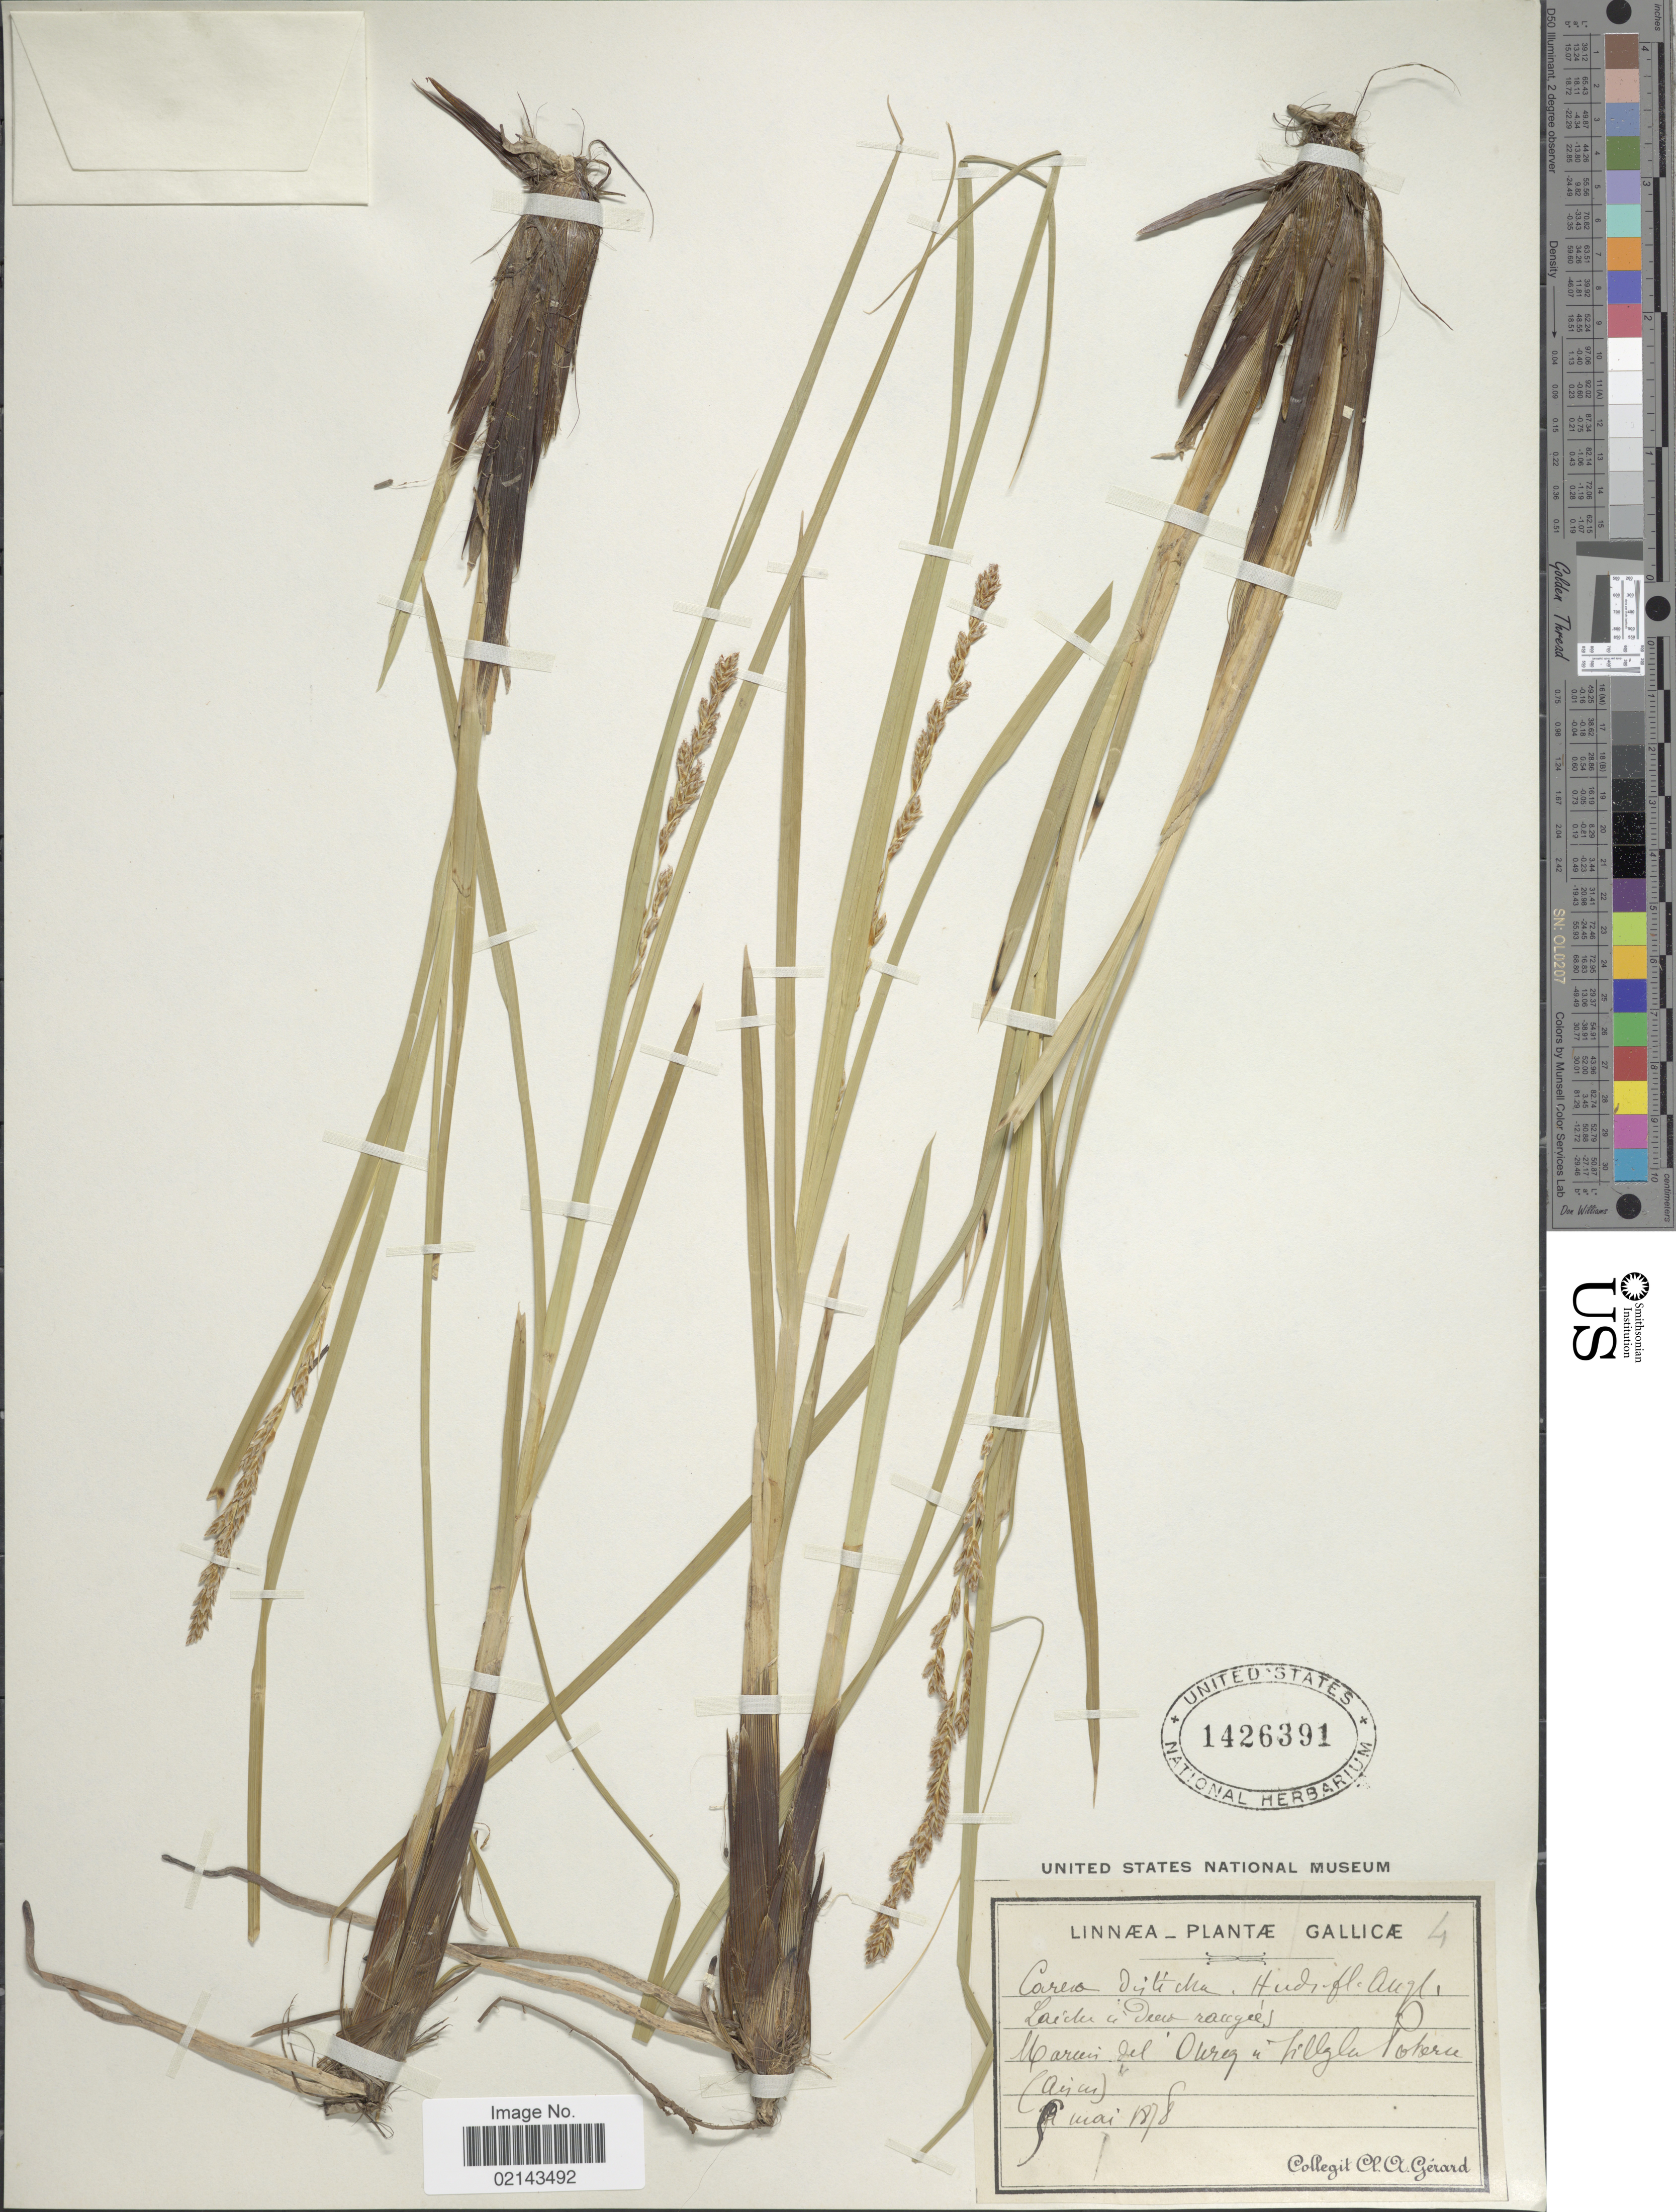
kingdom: Plantae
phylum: Tracheophyta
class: Liliopsida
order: Poales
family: Cyperaceae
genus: Carex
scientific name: Carex disticha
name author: Huds.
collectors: C. Gerard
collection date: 1878-05-05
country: France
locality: Gallicae. Marun del Oureg u Sillgla Pntreru (Aucus). [interpreted]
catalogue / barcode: US 1426391